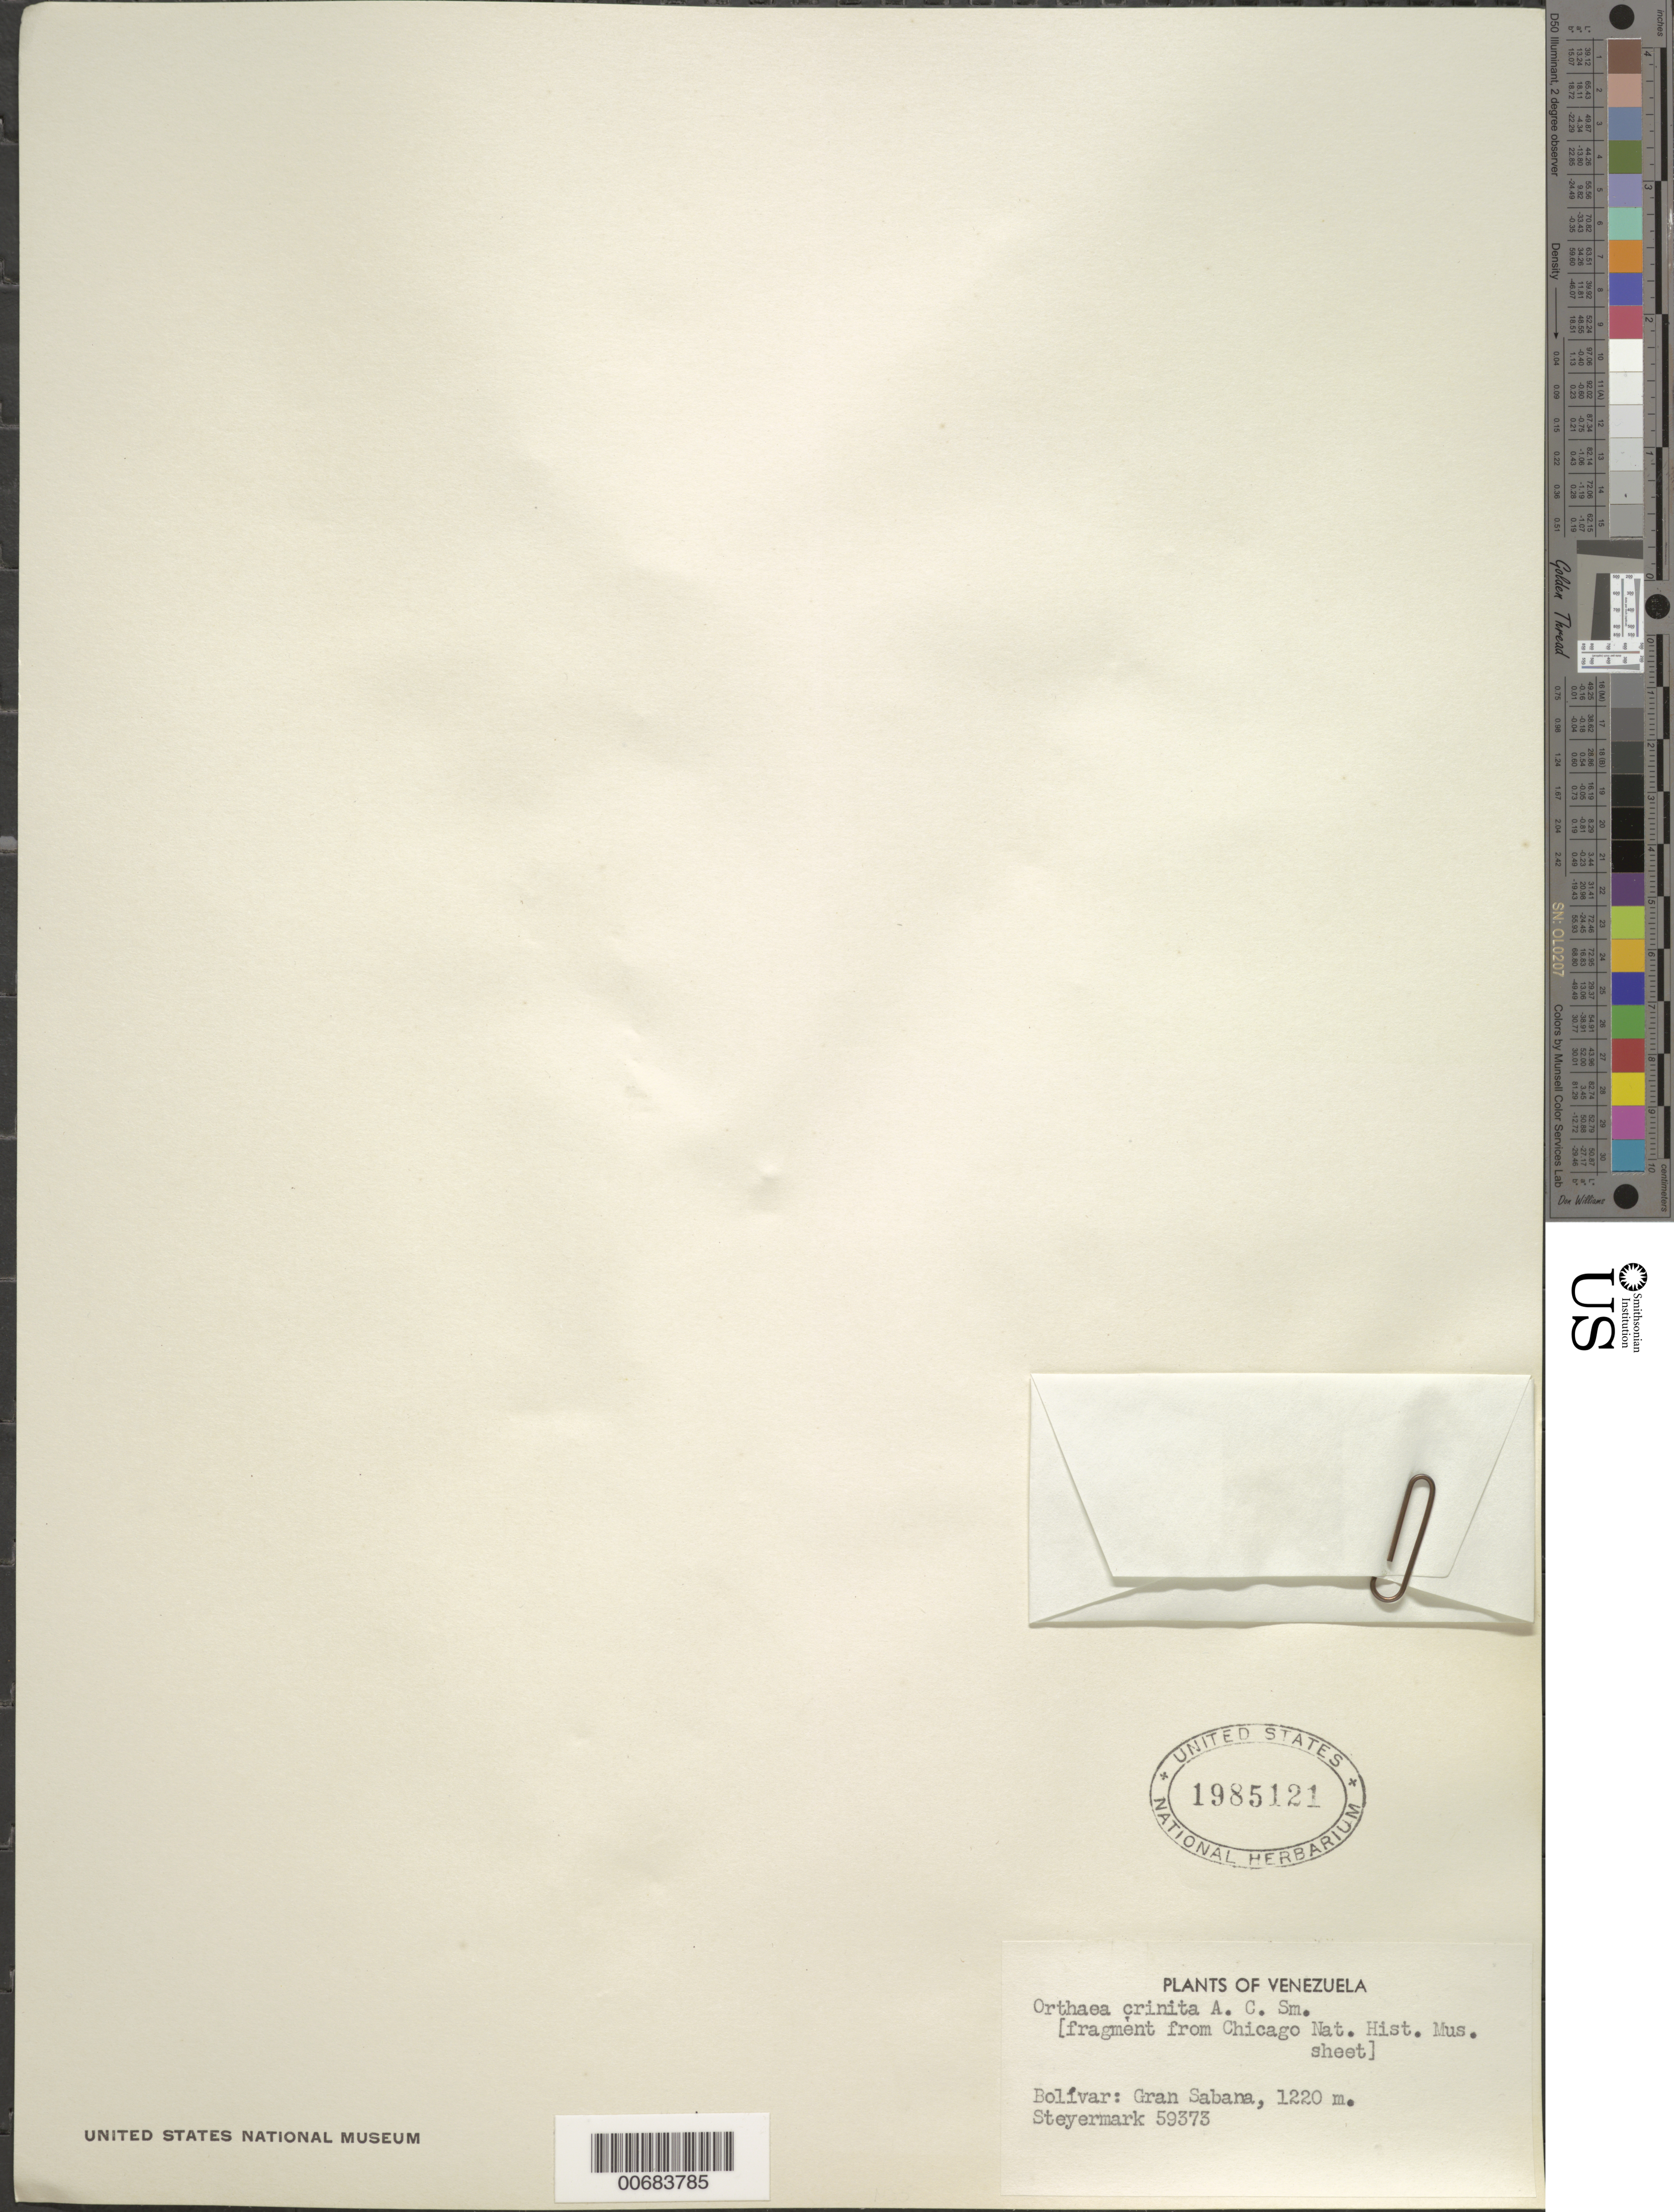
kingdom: Plantae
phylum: Tracheophyta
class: Magnoliopsida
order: Ericales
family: Ericaceae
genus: Orthaea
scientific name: Orthaea crinita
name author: A.C. Sm.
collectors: J. Steyermark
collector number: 59373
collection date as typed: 26-Oct-44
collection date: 1944-10-26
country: Venezuela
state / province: Bolívar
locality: Gran Sabana, between Mission of Santa Teresita de Kavanayén NW to Río Karuai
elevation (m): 1220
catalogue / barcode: US 1985121